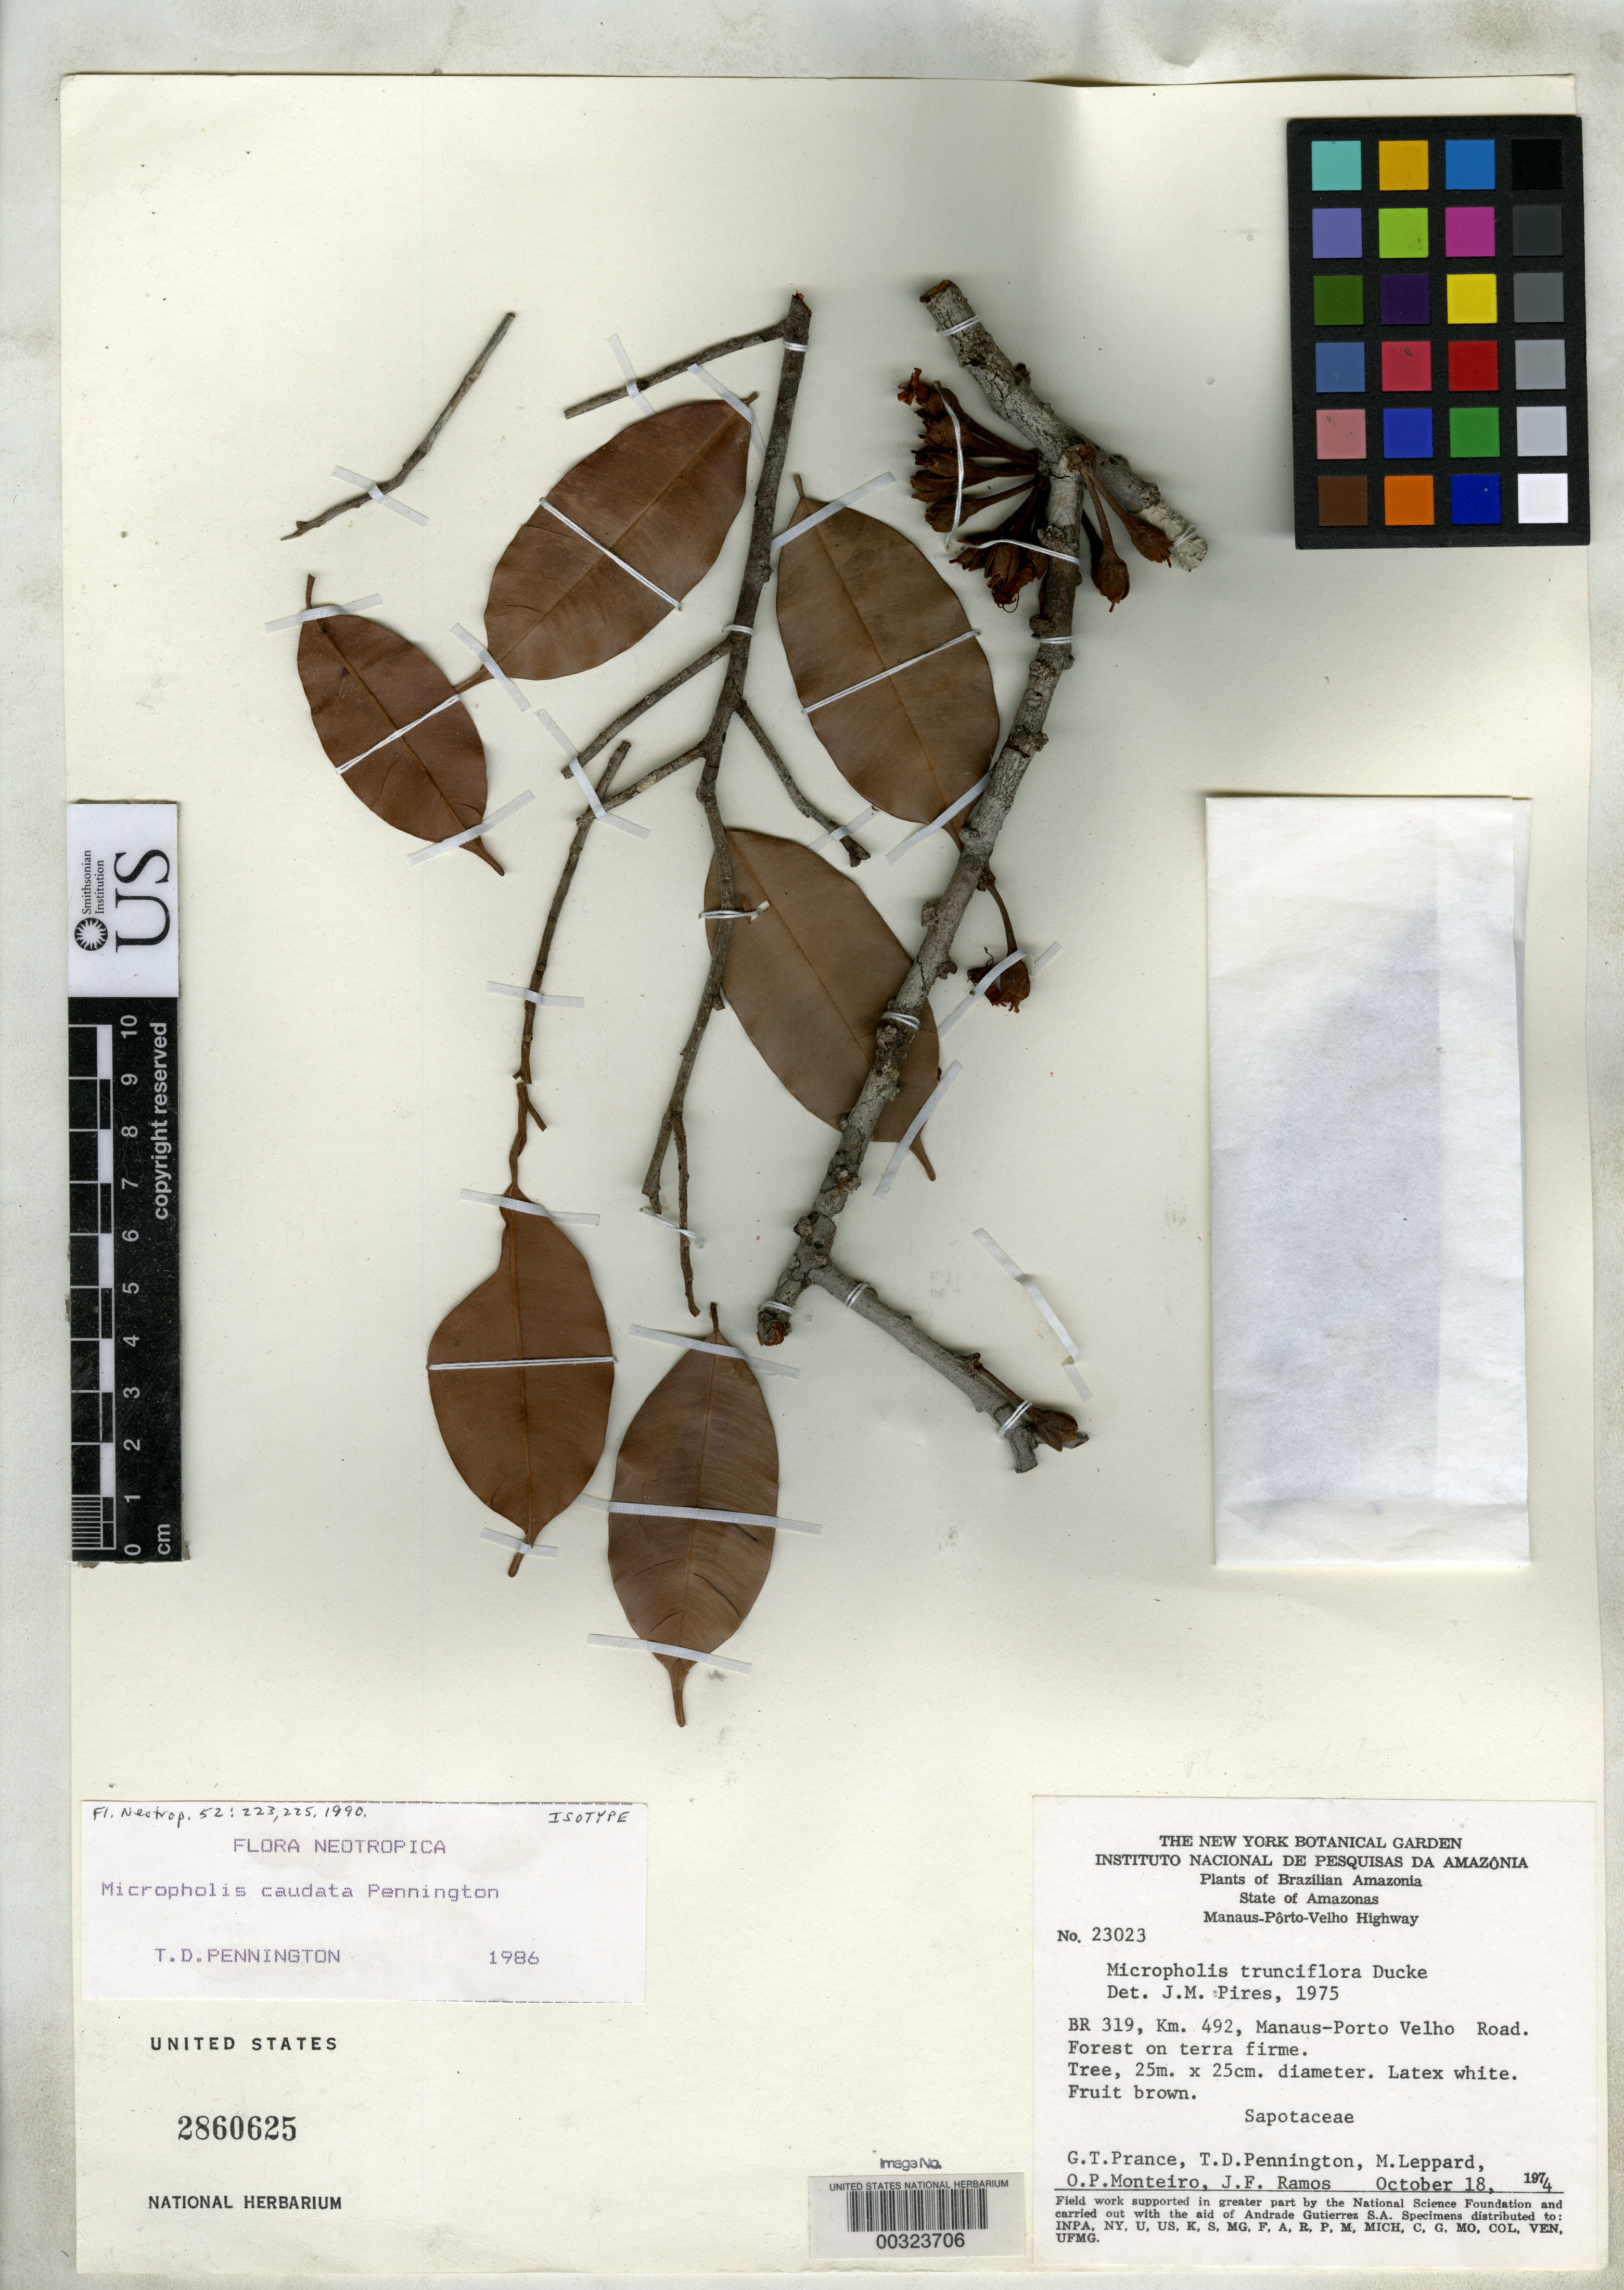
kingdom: Plantae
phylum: Tracheophyta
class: Magnoliopsida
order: Ericales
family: Sapotaceae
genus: Micropholis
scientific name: Micropholis caudata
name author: T.D. Penn.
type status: Isotype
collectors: G. T. Prance, T. D. Pennington, M. Leppard, O. P. Monteiro & J. F. Ramos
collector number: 23023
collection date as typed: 18 Oct 1974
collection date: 1974-10-18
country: Brazil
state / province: Amazonas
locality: Br 319, km 492, Manaus - Porto Velho road.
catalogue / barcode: US 2860625